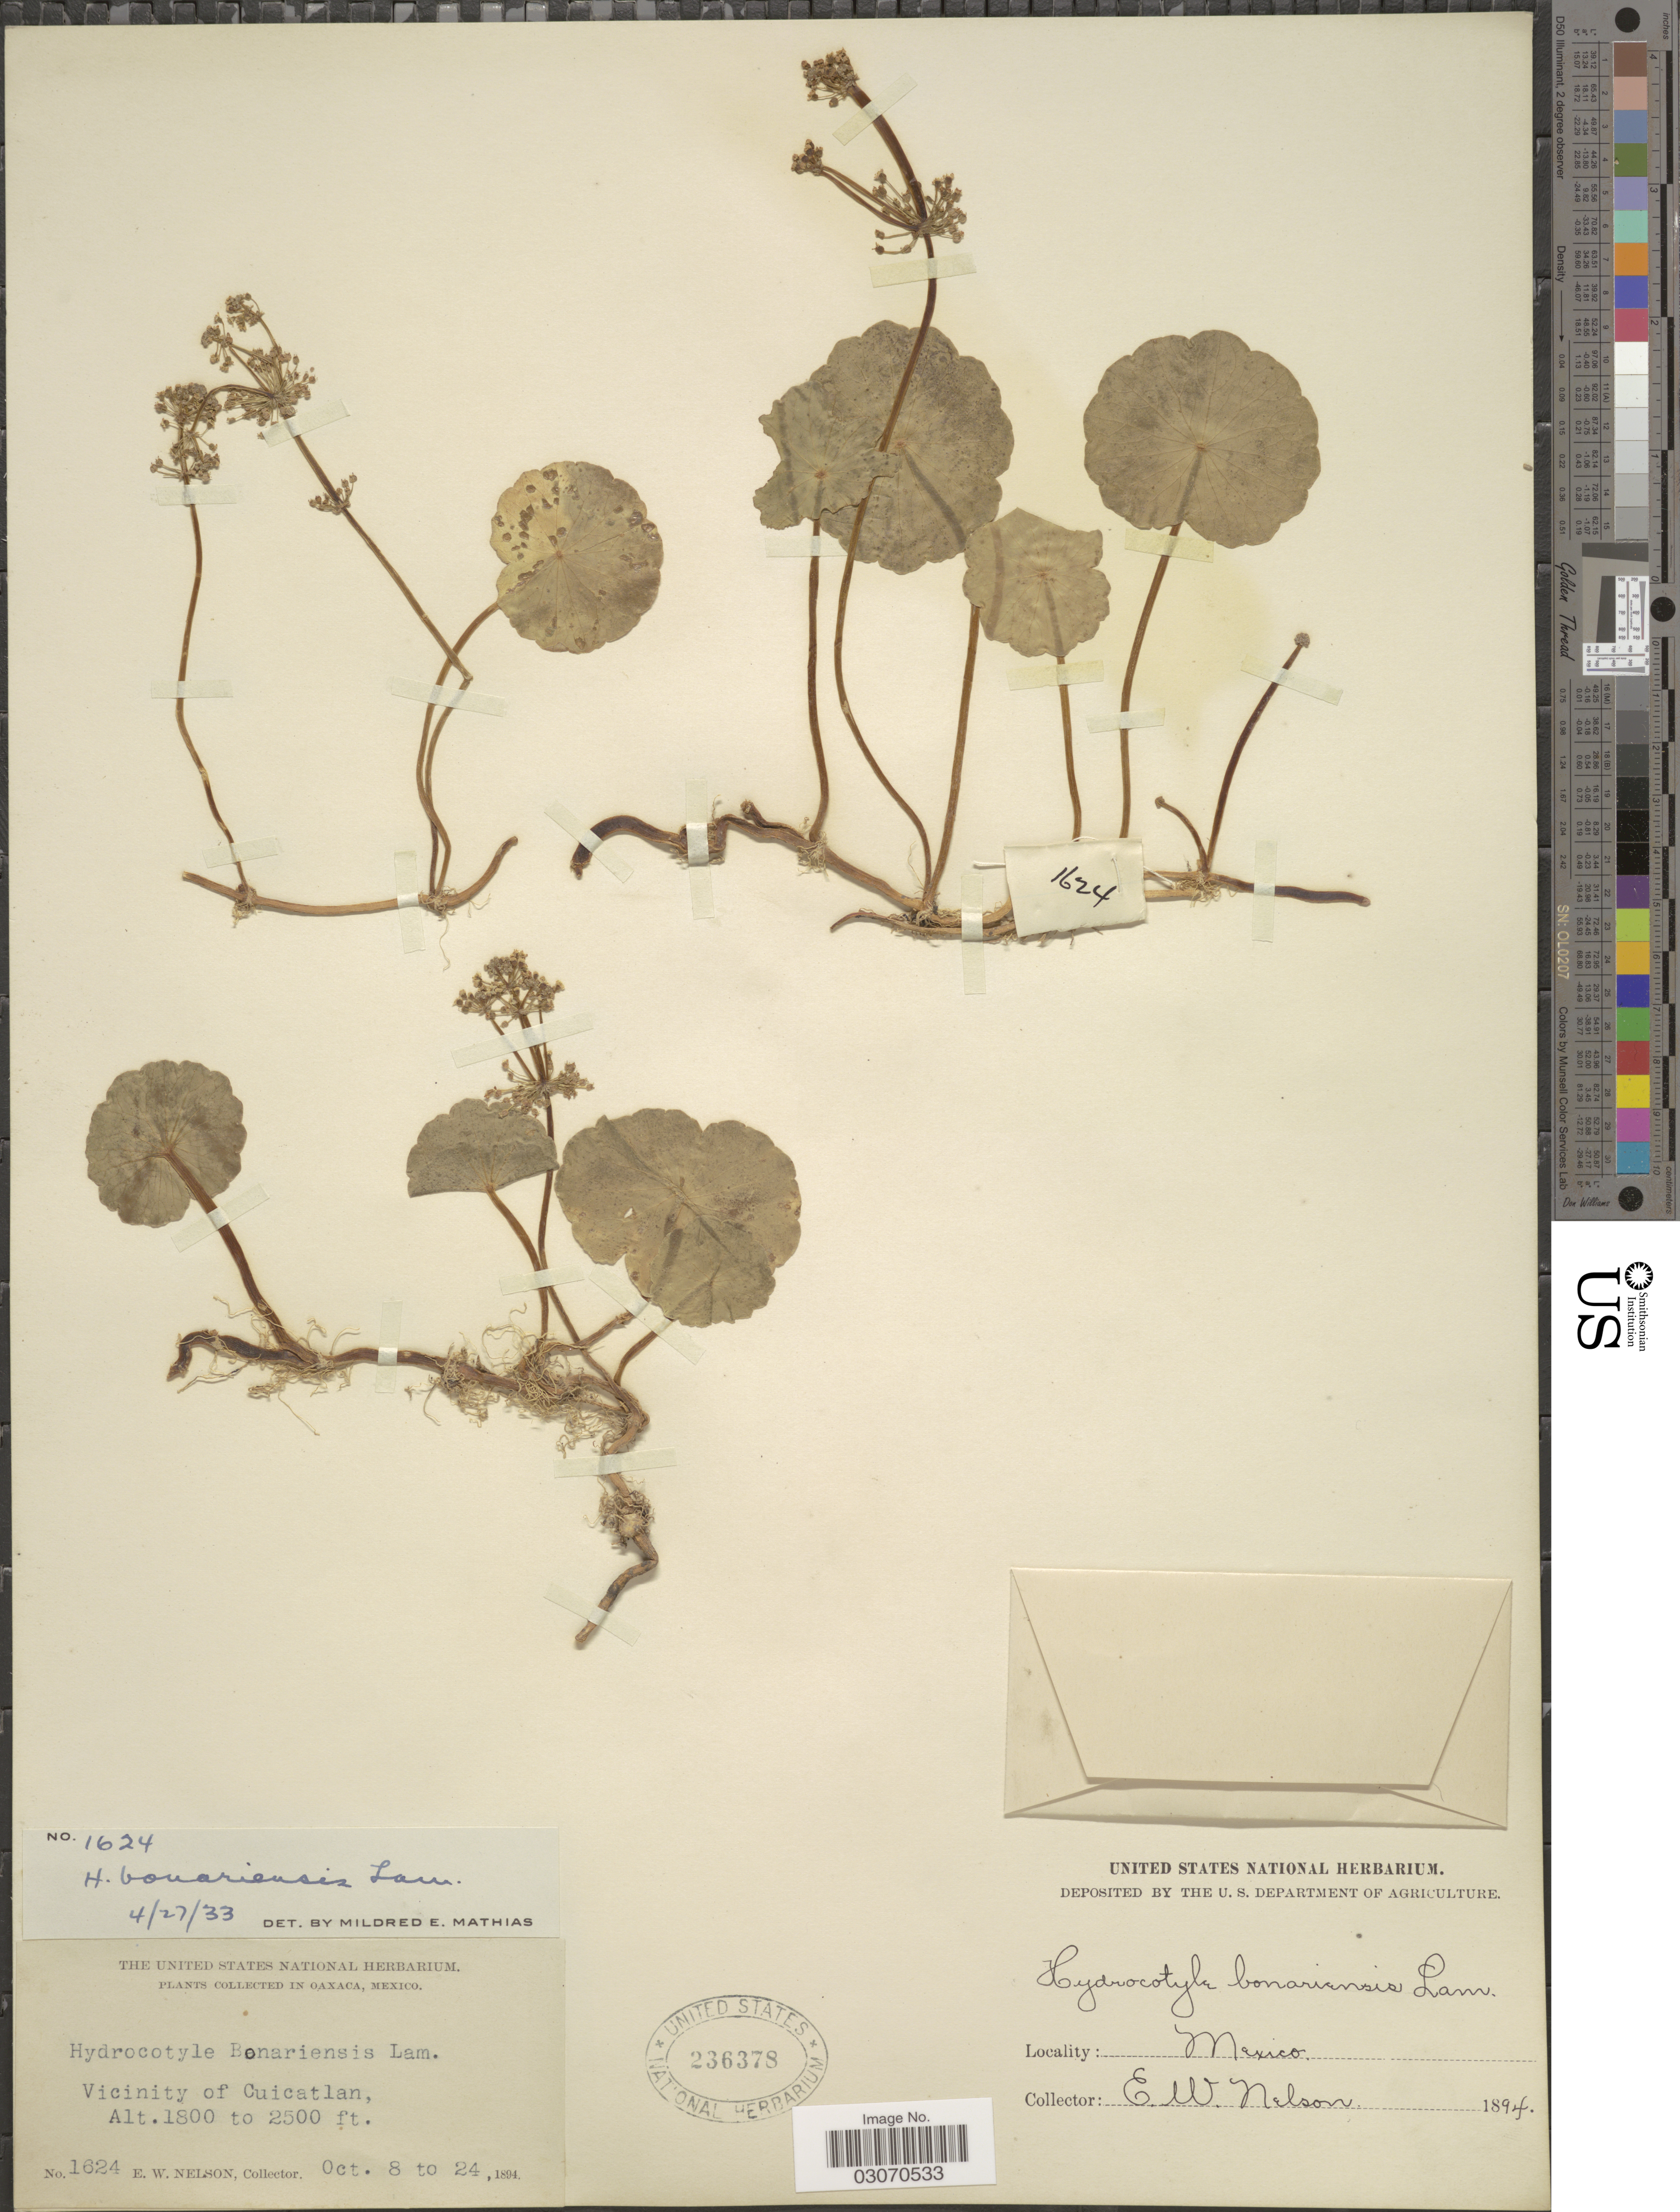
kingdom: Plantae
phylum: Tracheophyta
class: Magnoliopsida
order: Apiales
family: Araliaceae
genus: Hydrocotyle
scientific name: Hydrocotyle bonariensis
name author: Lam.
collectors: E. W. Nelson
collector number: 1624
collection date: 1894-10-08/1894-10-24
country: Mexico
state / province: Oaxaca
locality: Vicinity of Cuicatlan.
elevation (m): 549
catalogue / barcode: US 236378